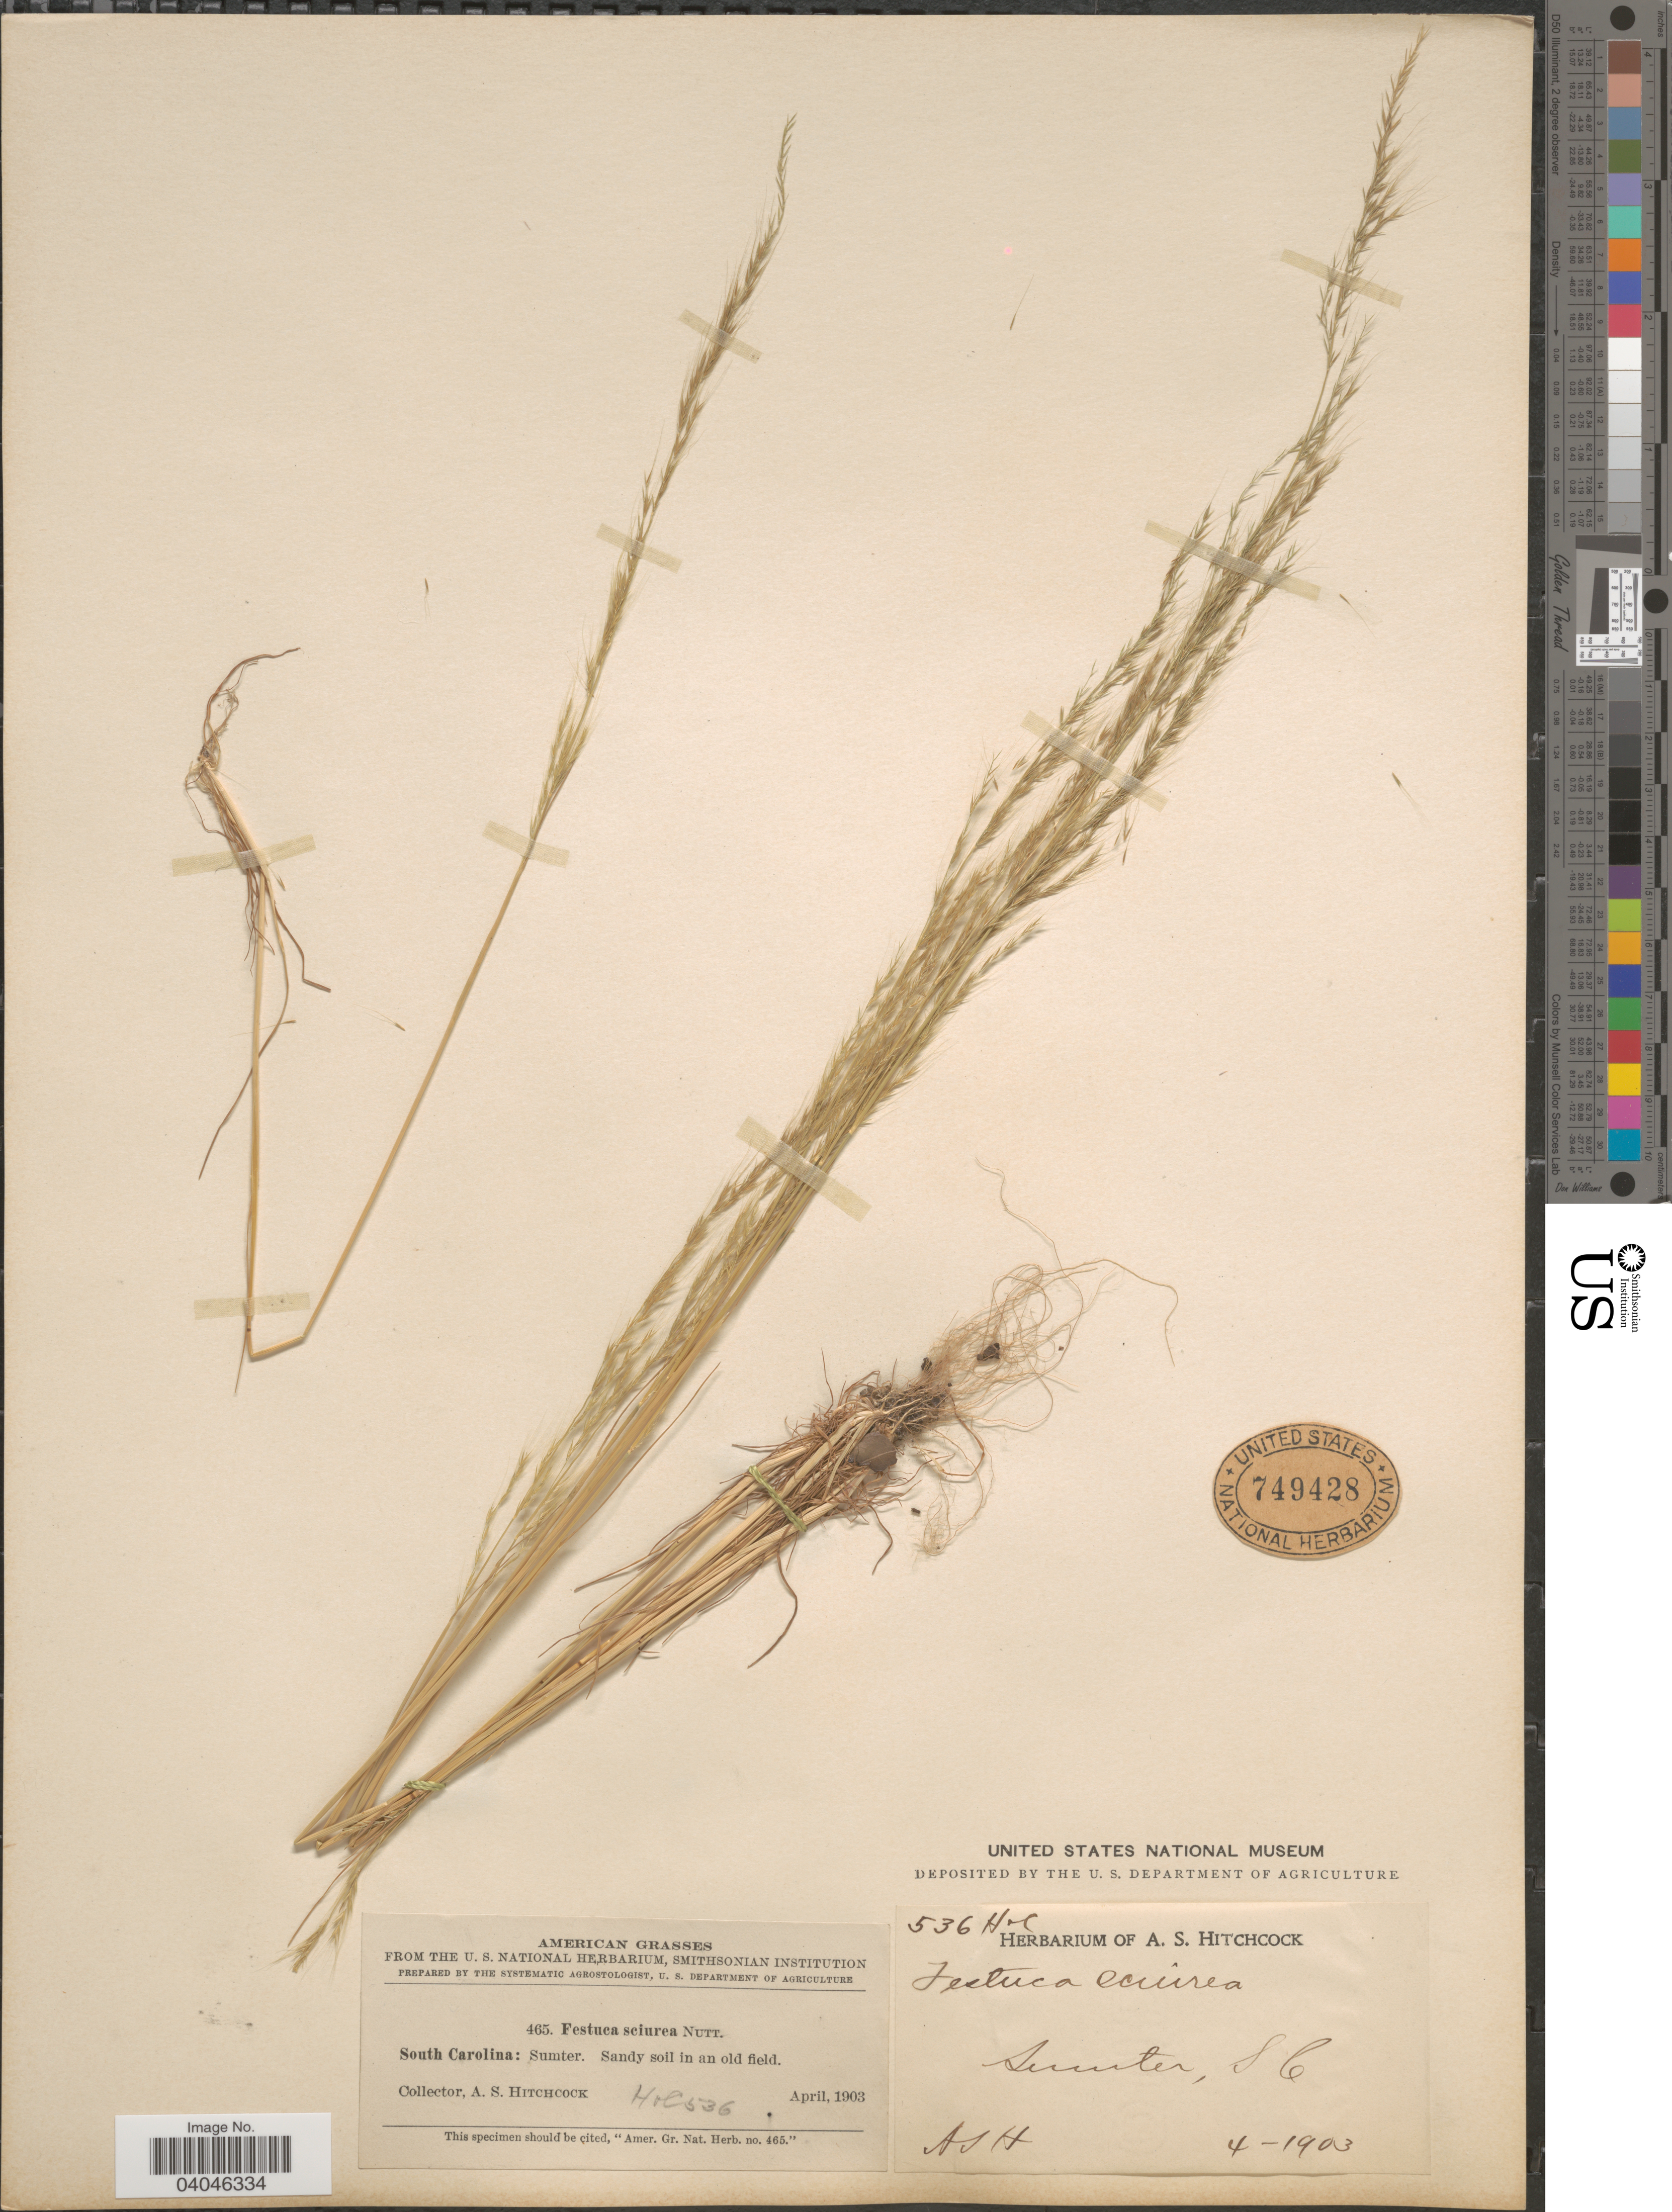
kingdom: Plantae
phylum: Tracheophyta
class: Liliopsida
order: Poales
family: Poaceae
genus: Festuca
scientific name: Festuca sciurea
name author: Nutt.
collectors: A. S. Hitchcock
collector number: HC 536*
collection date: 1903-04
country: United States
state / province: South Carolina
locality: Sumter.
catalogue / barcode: US 749428